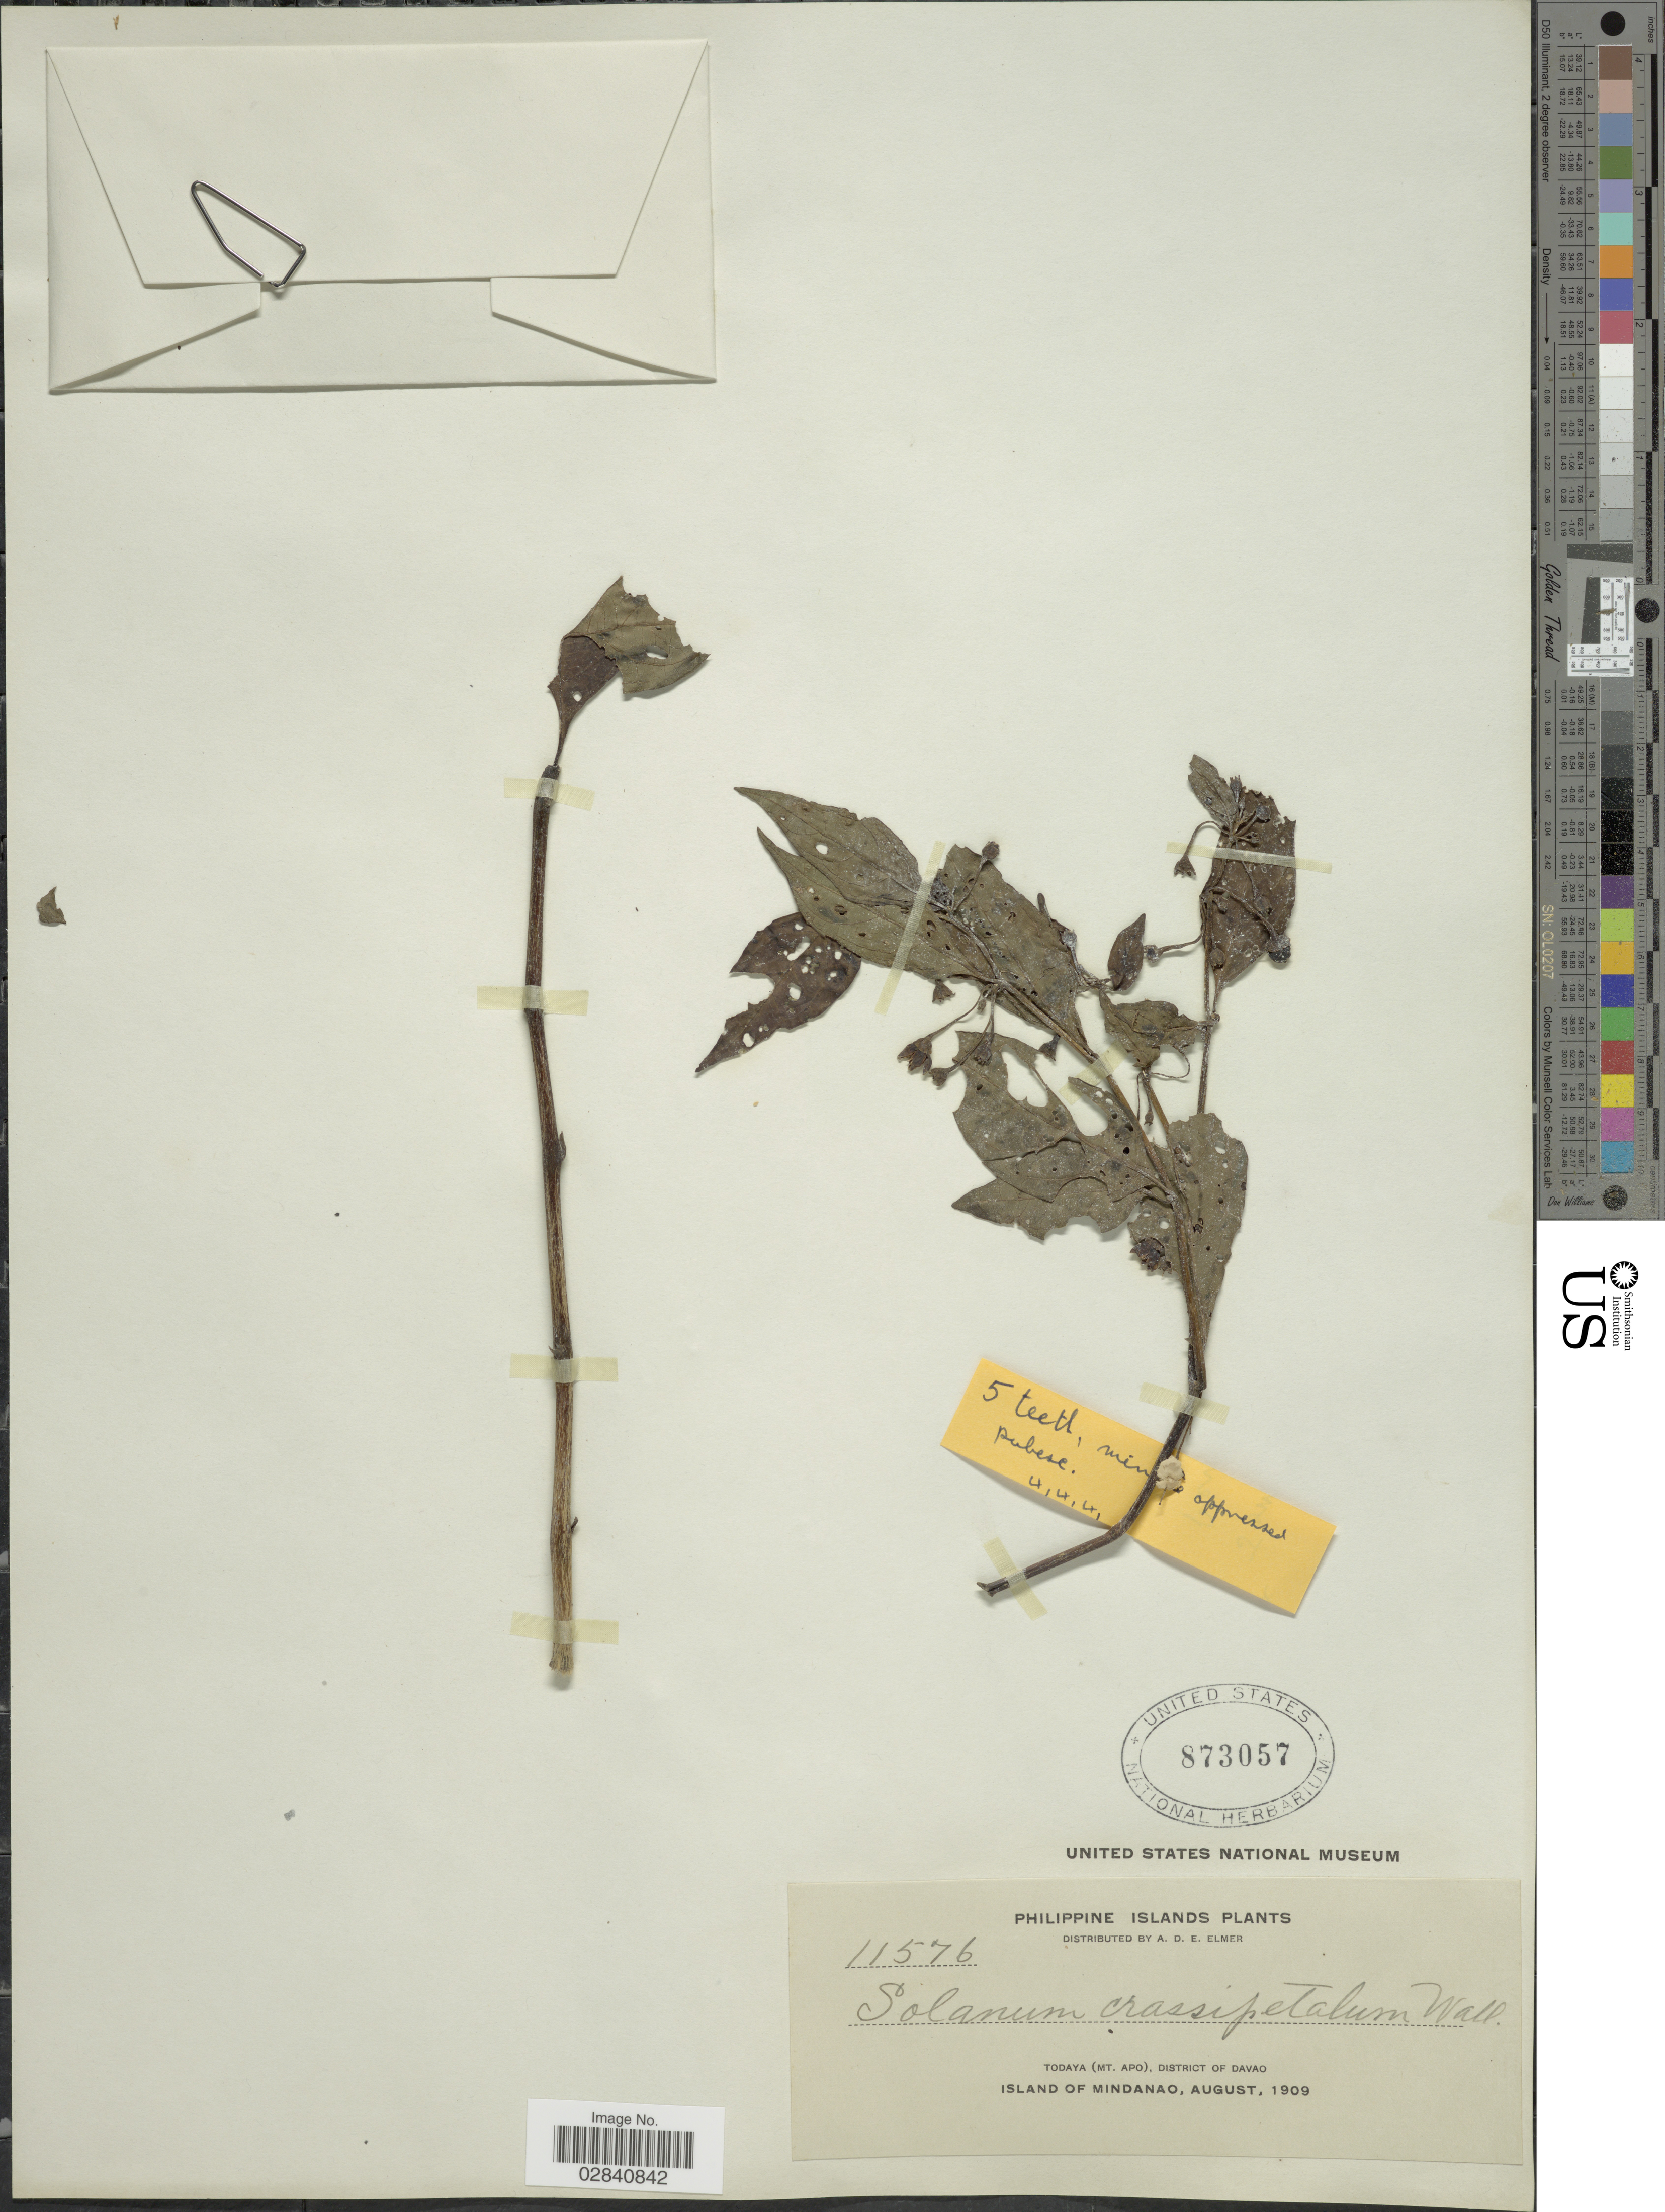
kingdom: Plantae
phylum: Tracheophyta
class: Magnoliopsida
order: Solanales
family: Solanaceae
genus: Lycianthes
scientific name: Lycianthes laevis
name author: (Dunal) Bitter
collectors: A. D. E. Elmer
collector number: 11576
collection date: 1909-08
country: Philippines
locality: Philippine Islands. Todaya (Mt. Apo), District of Davao. Island of Mindanao.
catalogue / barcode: US 873057